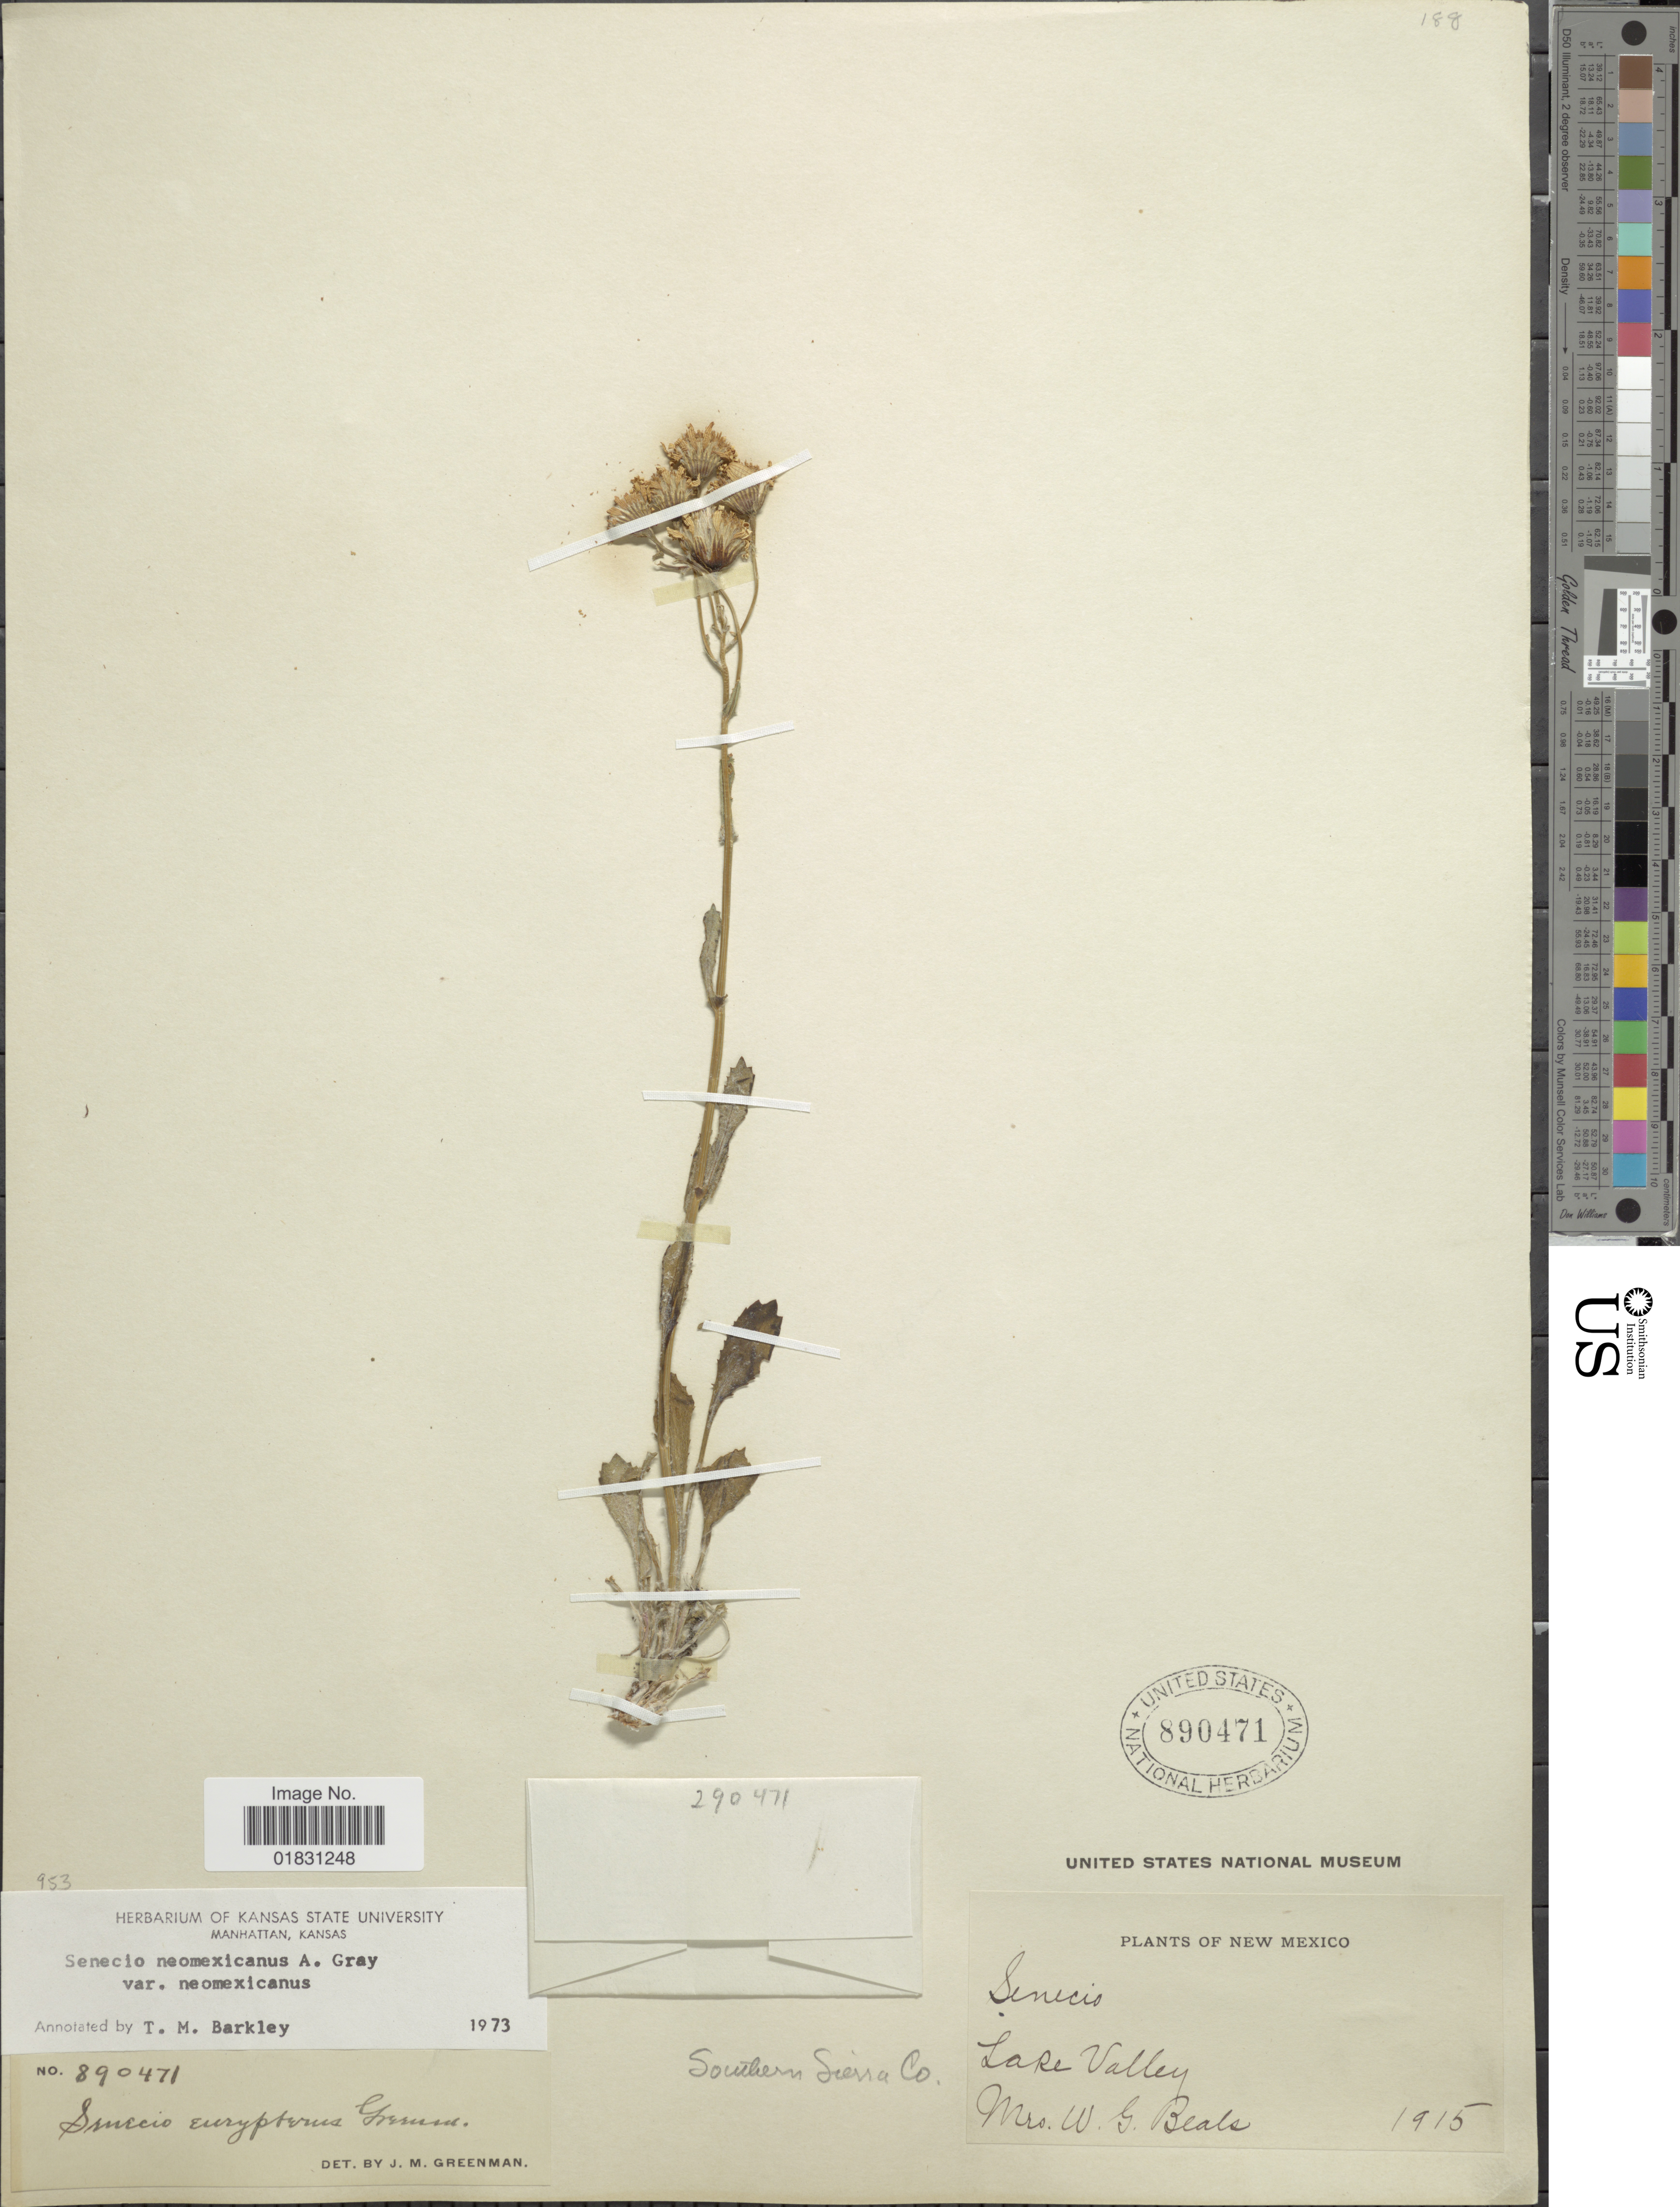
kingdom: Plantae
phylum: Tracheophyta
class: Magnoliopsida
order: Asterales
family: Asteraceae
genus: Packera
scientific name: Packera neomexicana var. neomexicana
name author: (A. Gray) W.A. Weber & Á. Löve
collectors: Mrs. W. G. Beals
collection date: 1915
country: United States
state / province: Arizona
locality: New Mexico, Lake Valley, Southern Sierra Co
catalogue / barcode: US 890471